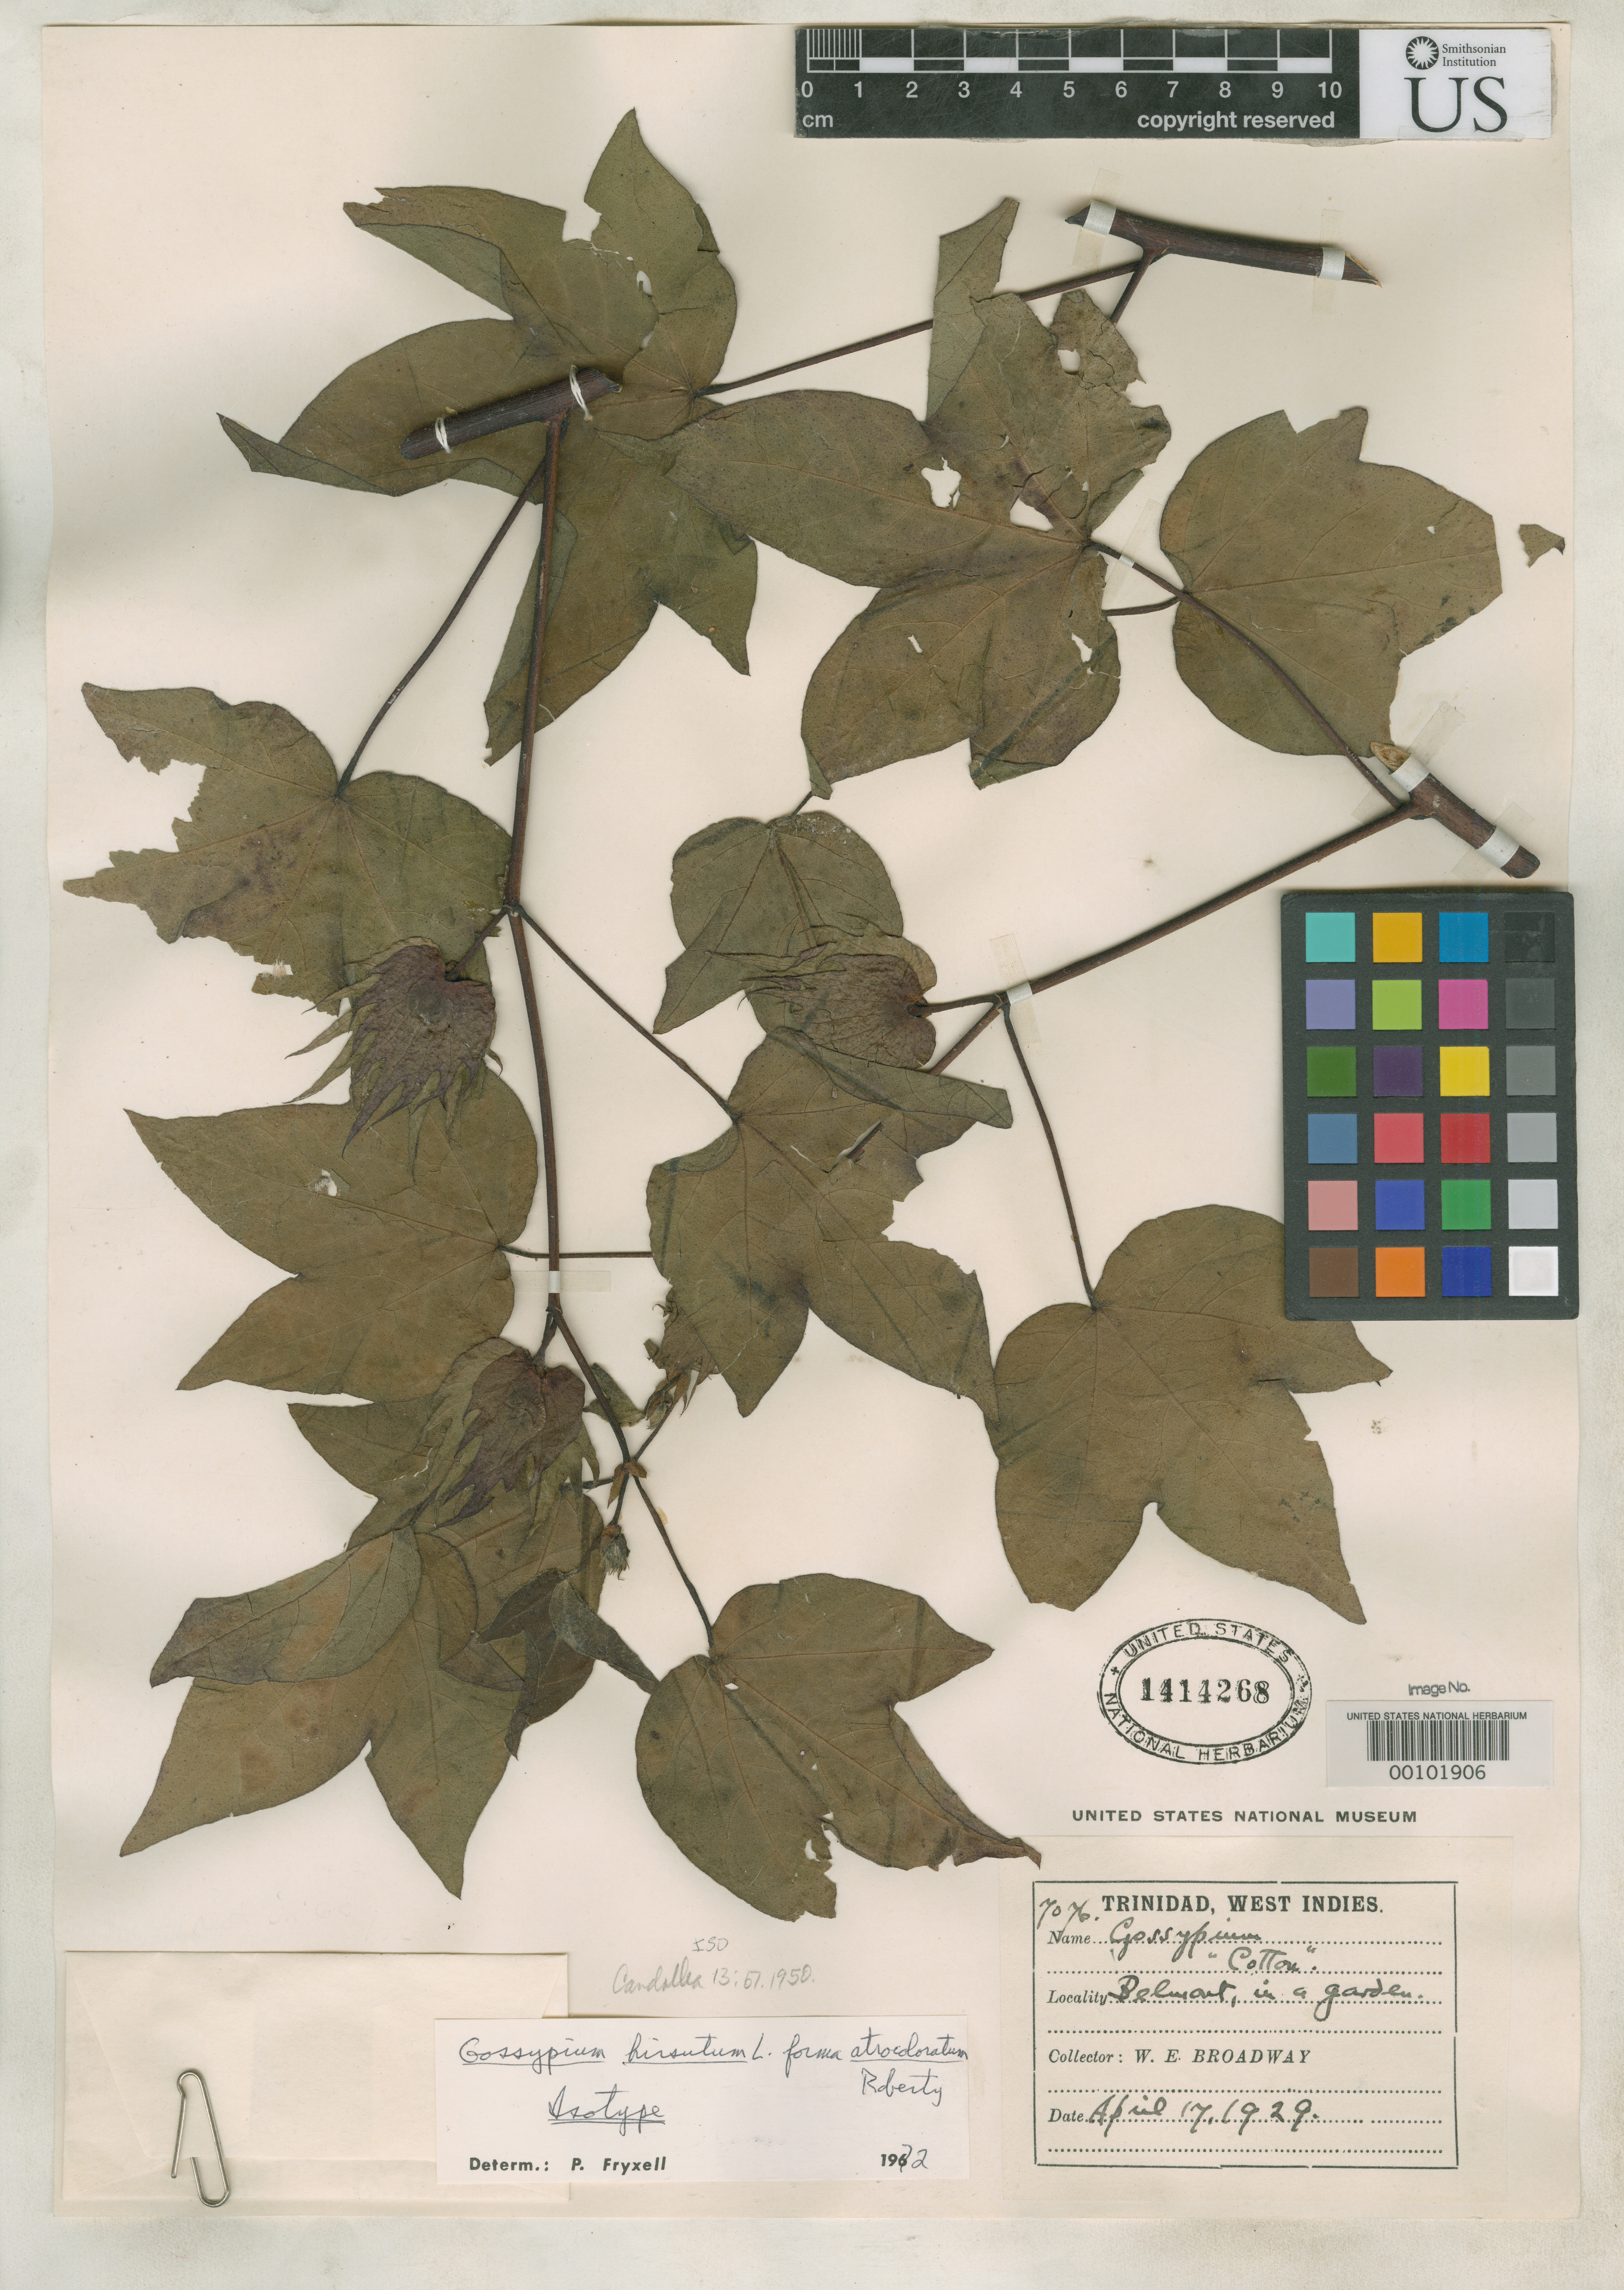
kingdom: Plantae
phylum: Tracheophyta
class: Magnoliopsida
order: Malvales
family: Malvaceae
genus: Gossypium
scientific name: Gossypium hirsutum f. atrocoloratum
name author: Roberty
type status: Isotype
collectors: W. E. Broadway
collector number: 7076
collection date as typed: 17 Apr 1929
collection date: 1929-04-17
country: Trinidad and Tobago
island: Trinidad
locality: Belmont.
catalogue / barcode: US 1414268